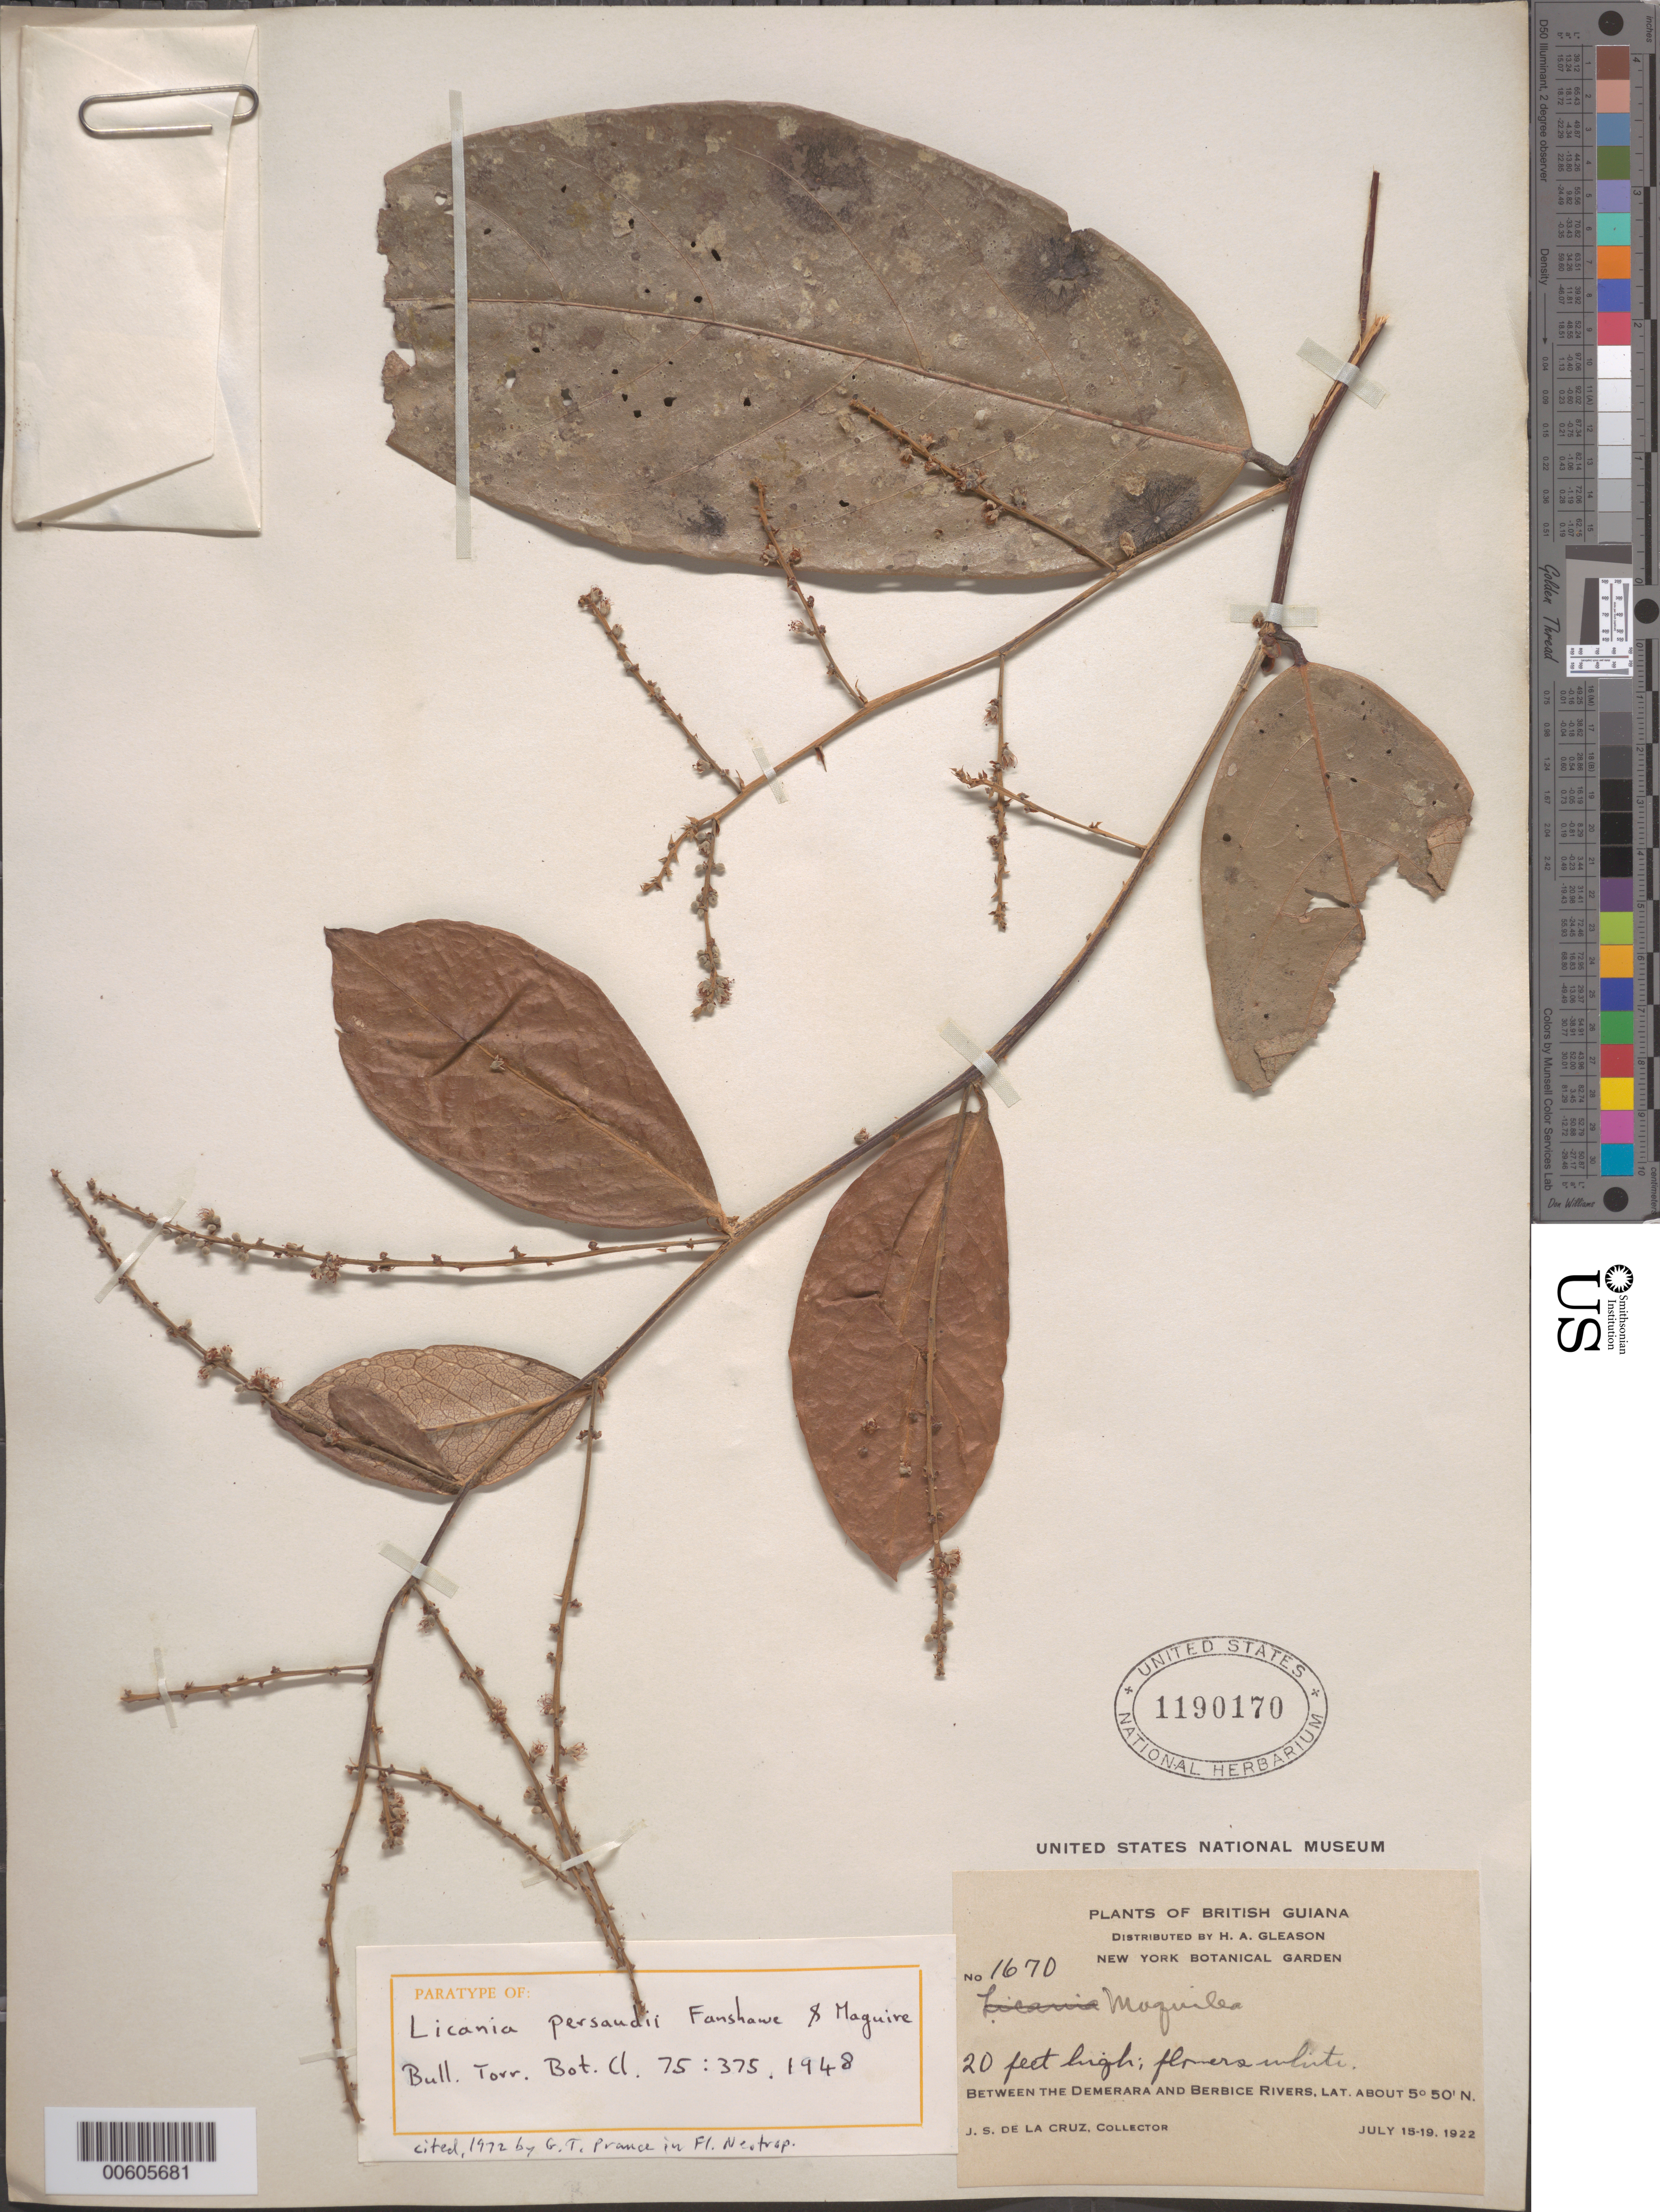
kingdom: Plantae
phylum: Tracheophyta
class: Magnoliopsida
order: Malpighiales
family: Chrysobalanaceae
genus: Leptobalanus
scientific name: Leptobalanus persaudii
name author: (Fanshawe & Maguire) Sothers & Prance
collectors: J. S. de la Cruz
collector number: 1670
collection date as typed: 15-Jul-22 to 19-Jul-22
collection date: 1922-07-15/1922-07-19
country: Guyana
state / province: U. Demerara-Berbice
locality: Demerara River to the Berbice River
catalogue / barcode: US 1190170